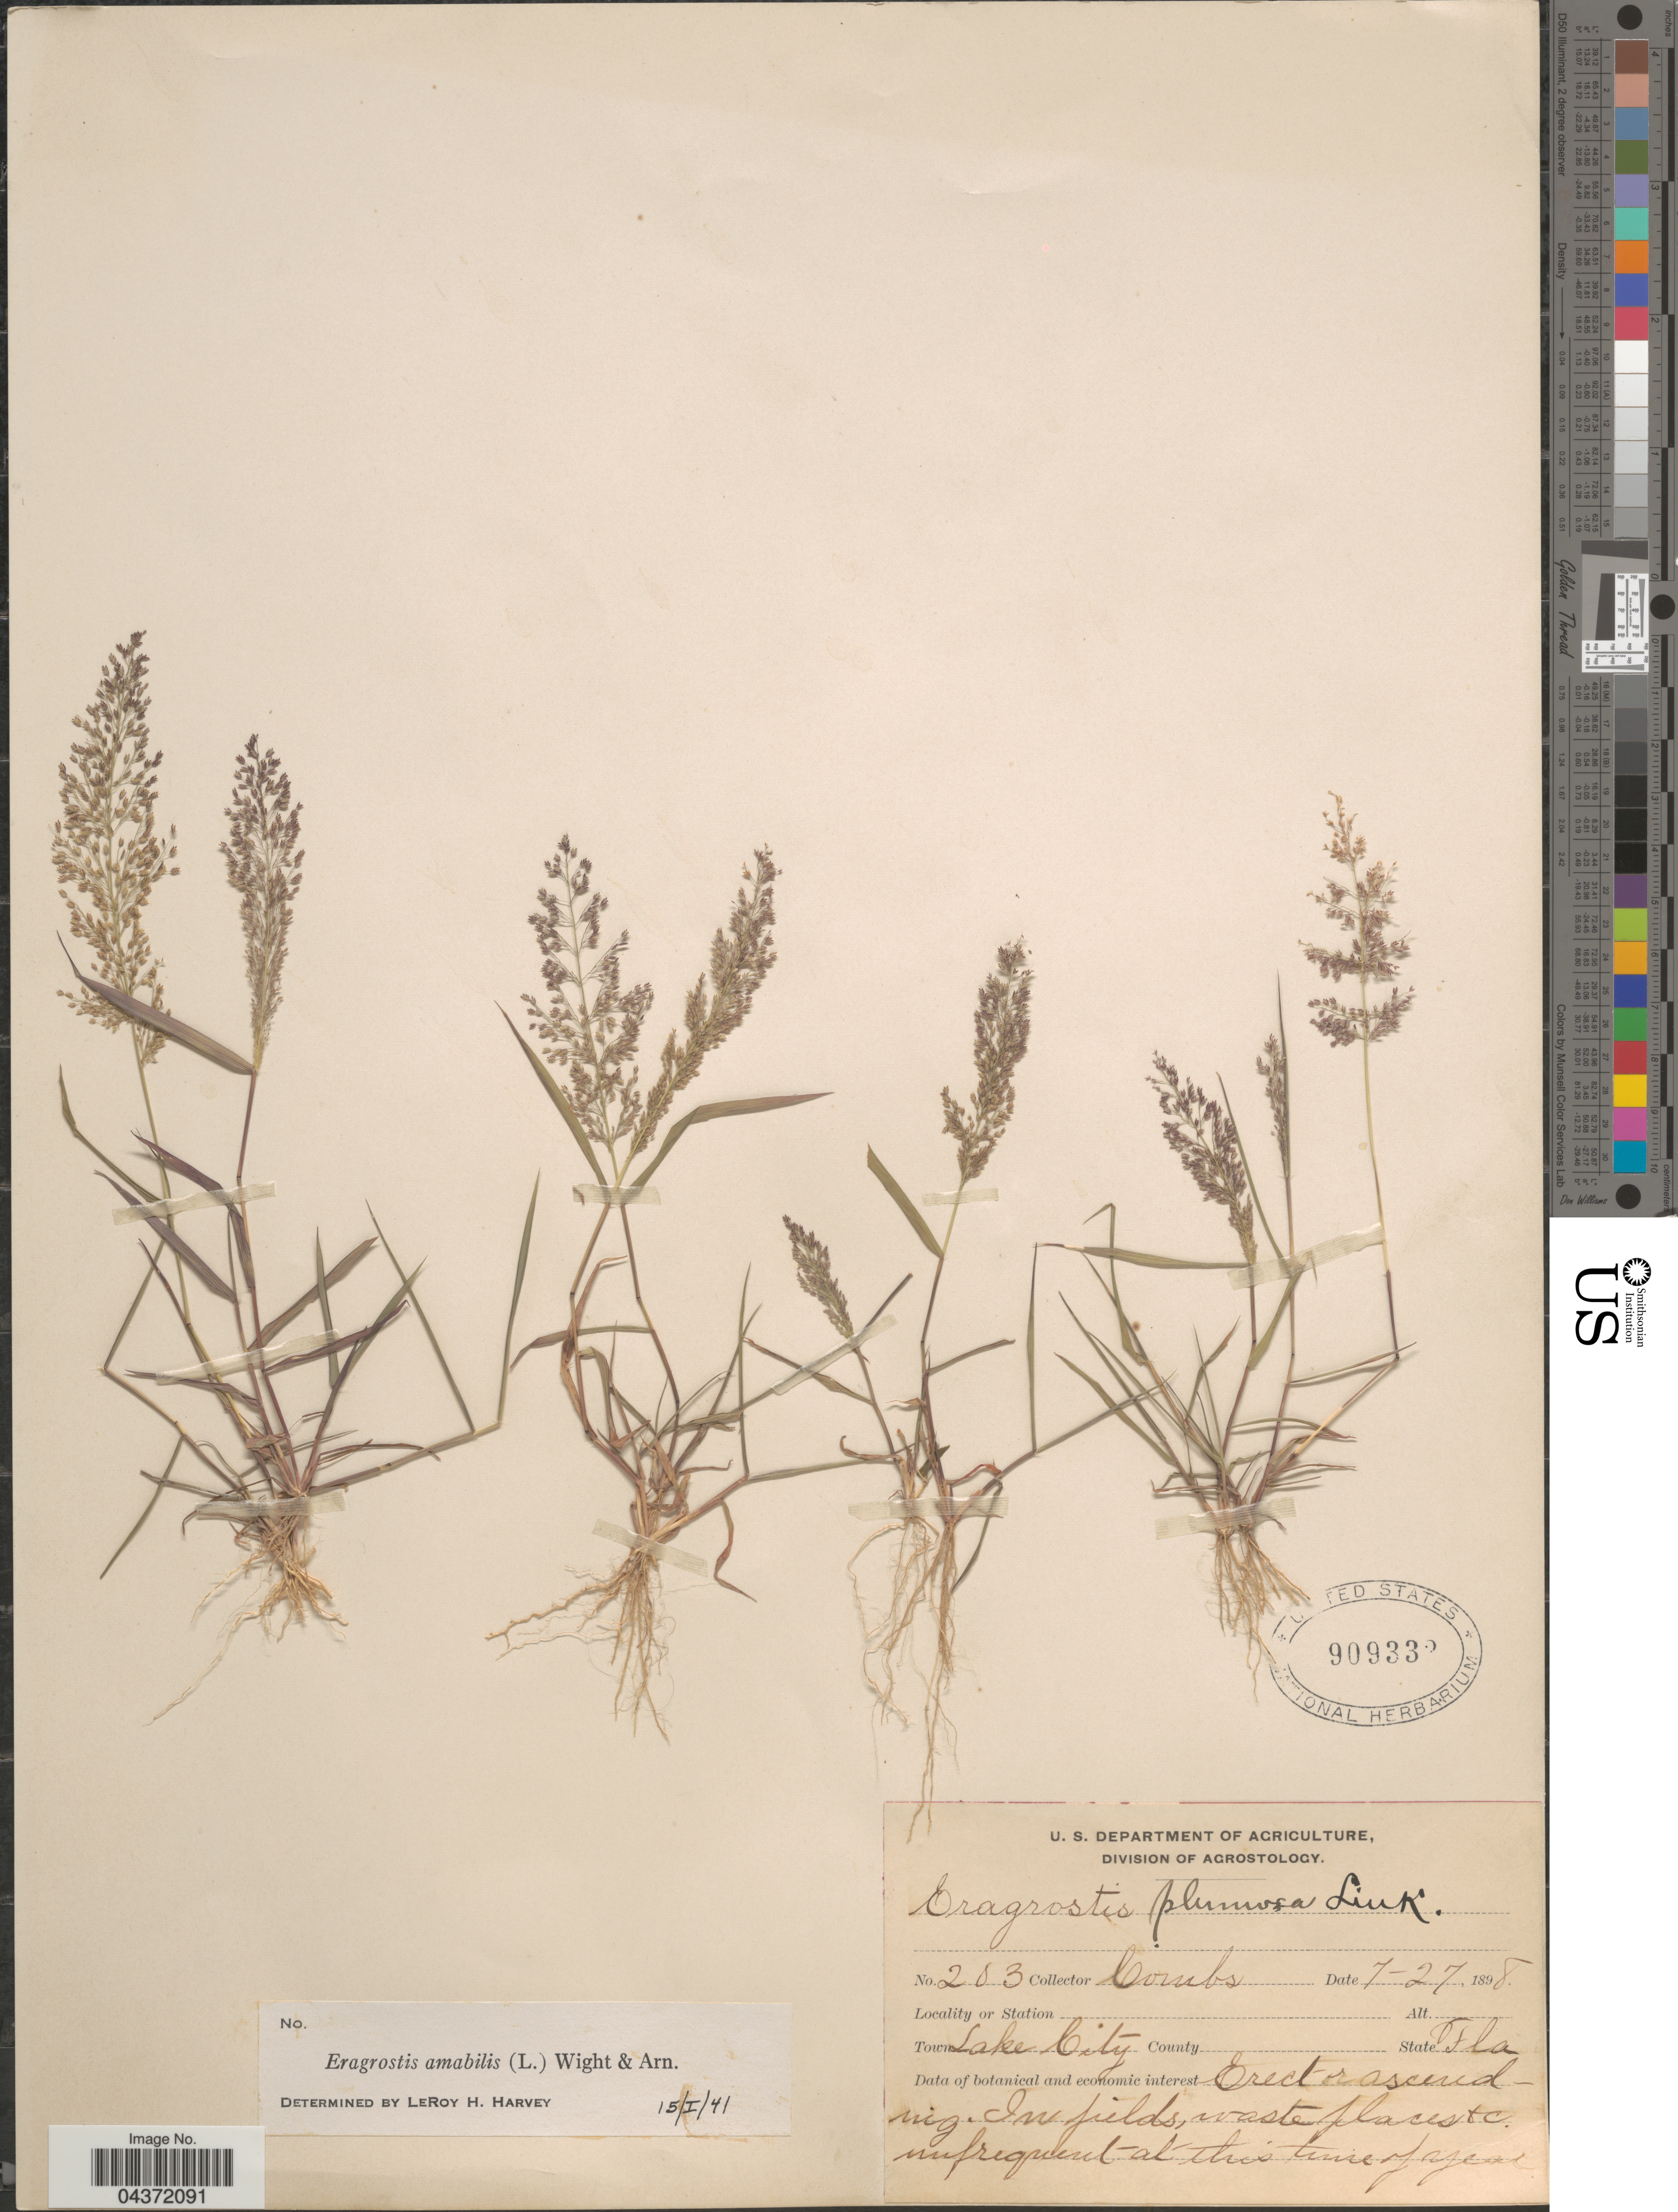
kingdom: Plantae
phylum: Tracheophyta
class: Liliopsida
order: Poales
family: Poaceae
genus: Eragrostis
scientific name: Eragrostis tenella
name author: (L.) P. Beauv. ex Roem. & Schult.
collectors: -. Combs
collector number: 203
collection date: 1898-07-27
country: United States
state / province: Florida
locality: Town Lake City.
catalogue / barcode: US 909332